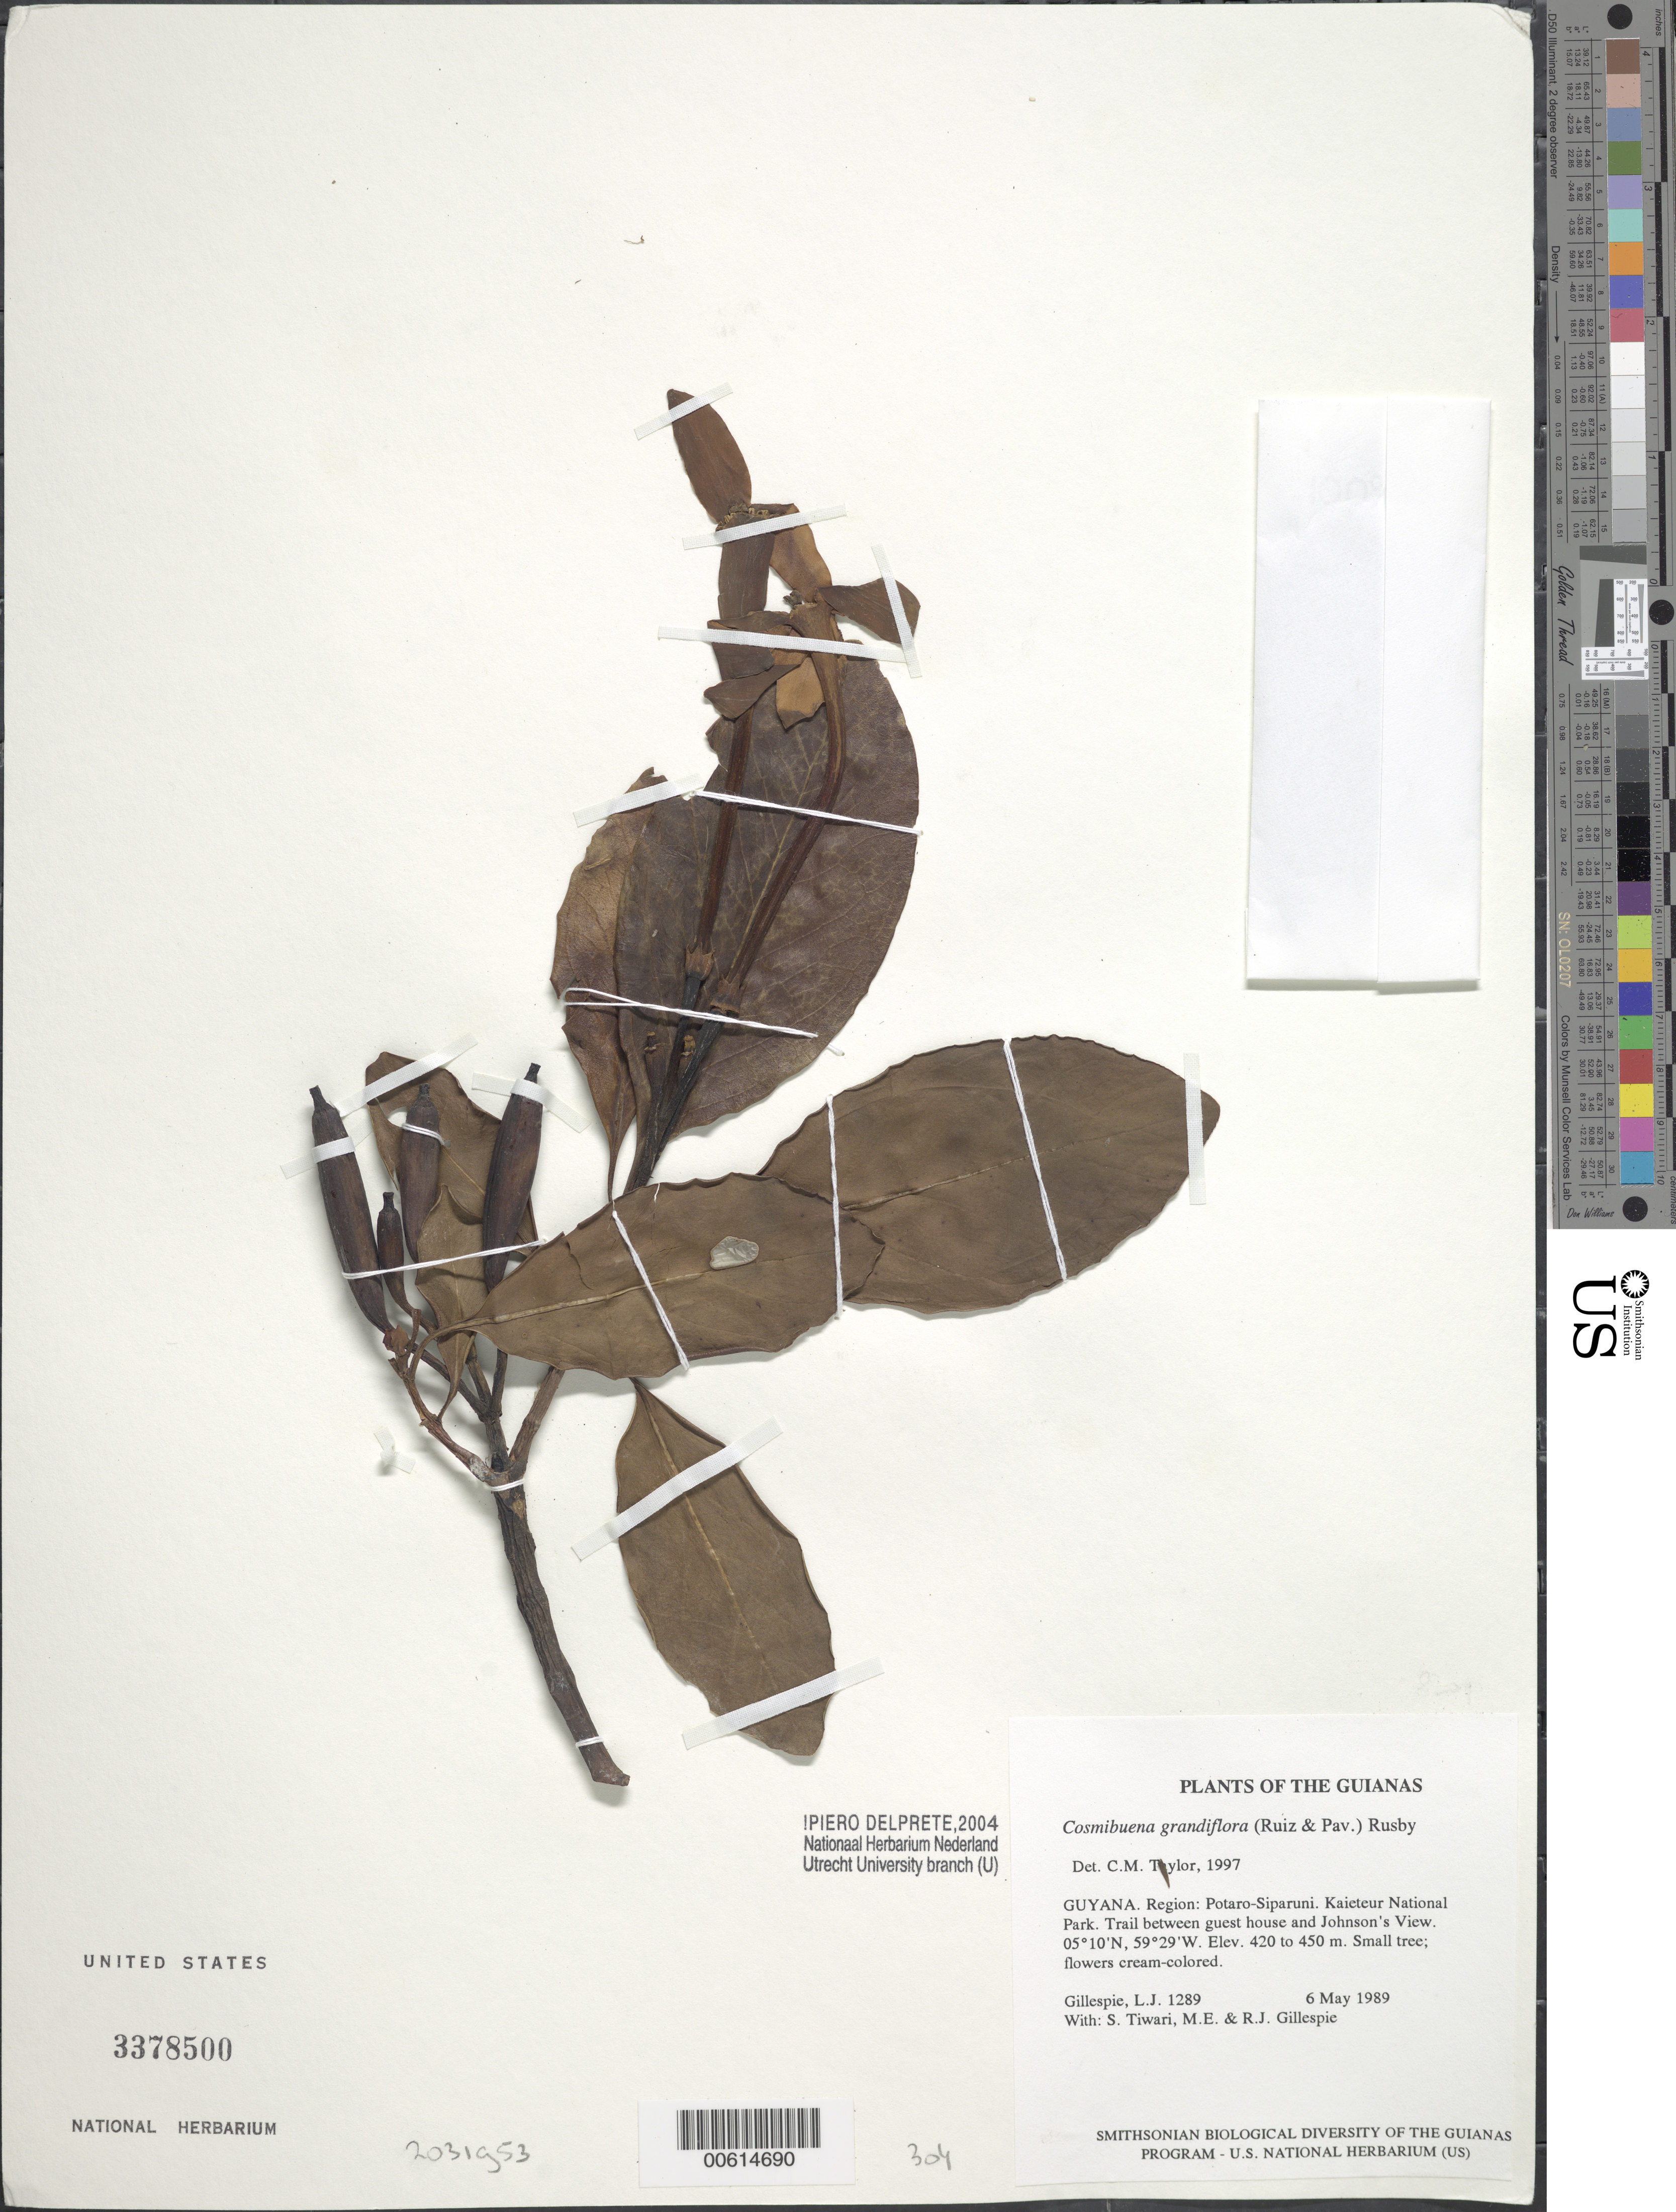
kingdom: Plantae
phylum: Tracheophyta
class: Magnoliopsida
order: Gentianales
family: Rubiaceae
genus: Cosmibuena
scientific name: Cosmibuena grandiflora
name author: (Rose & Pav.) Rusby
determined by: Taylor, Charlotte M.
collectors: L. J. Gillespie, S. Tiwari, M. Gillespie & R. Gillespie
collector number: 1289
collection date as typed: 6 May 1989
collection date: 1989-05-06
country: Guyana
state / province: Potaro-Siparuni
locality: Kaieteur National Park. Trail between guest house and Johnson's View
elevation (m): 420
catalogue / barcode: US 3378500